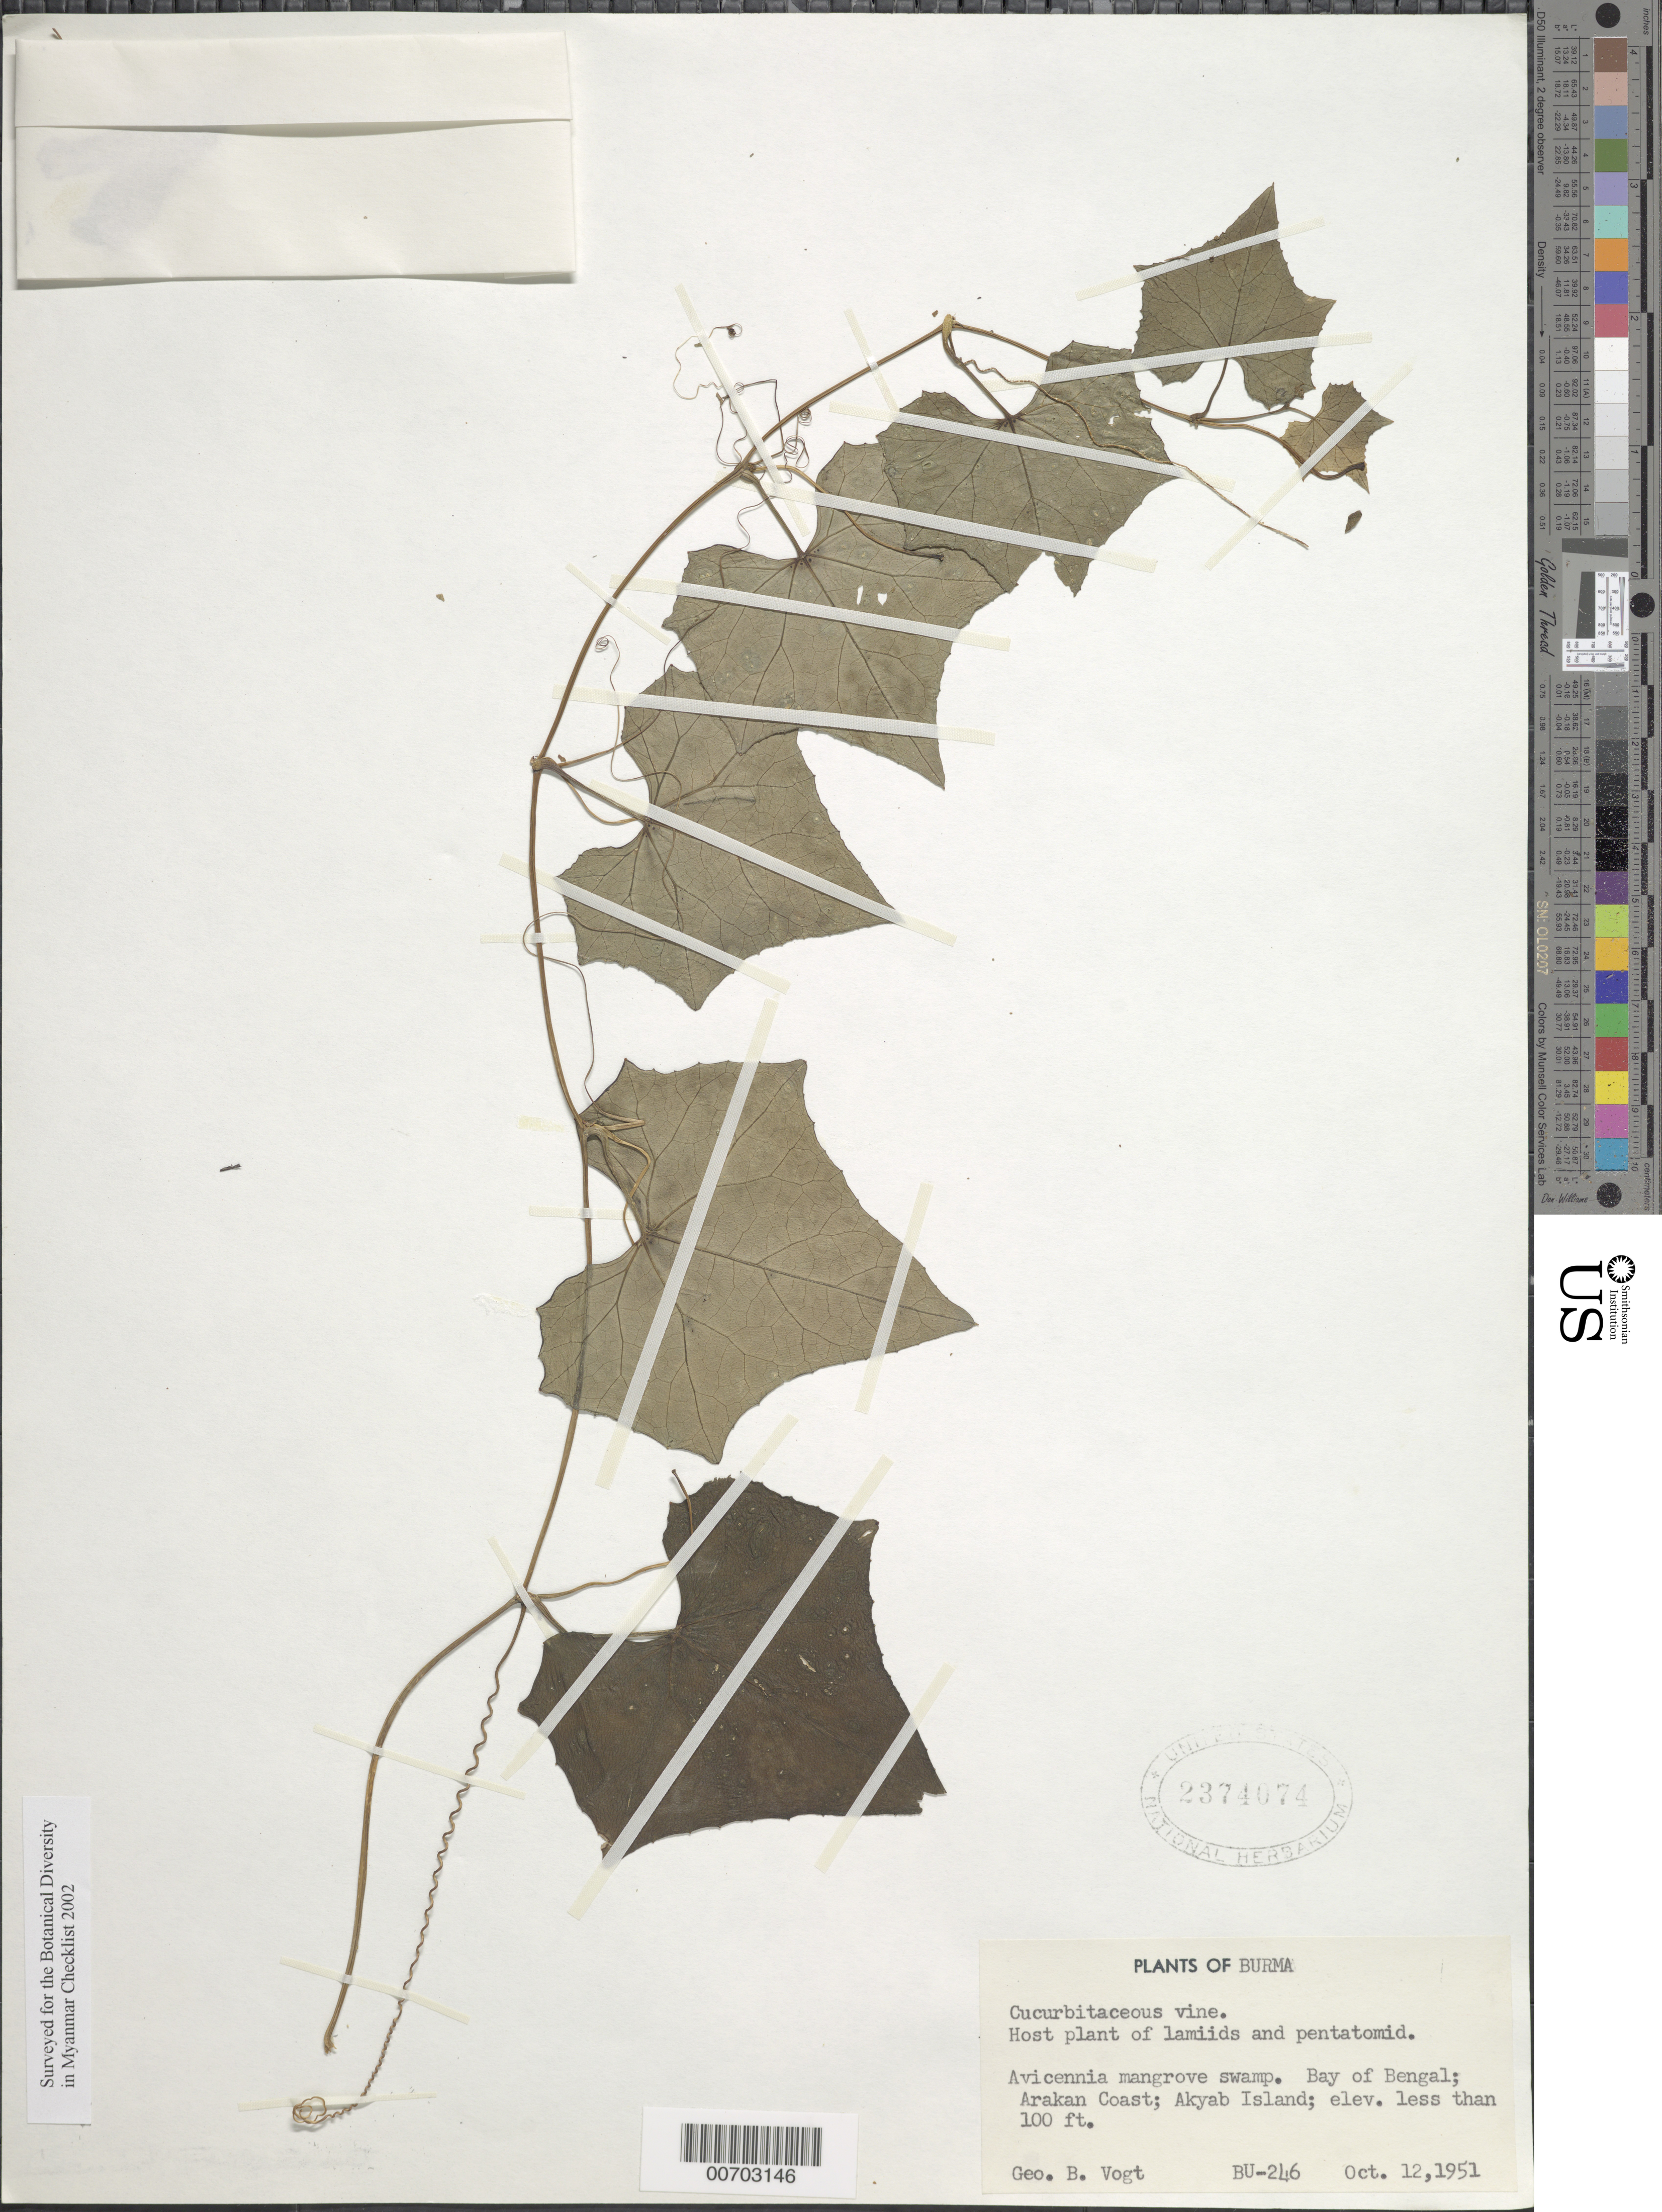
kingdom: Plantae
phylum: Tracheophyta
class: Magnoliopsida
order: Cucurbitales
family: Cucurbitaceae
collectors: G. Vogt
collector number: BU-246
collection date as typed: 12 Oct 1951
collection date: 1951-10-12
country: Myanmar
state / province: Arakan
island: Akyab I.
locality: Bay of Bengal, Arakan coast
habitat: Avicennia mangrove swamp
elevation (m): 30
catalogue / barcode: US 2374074